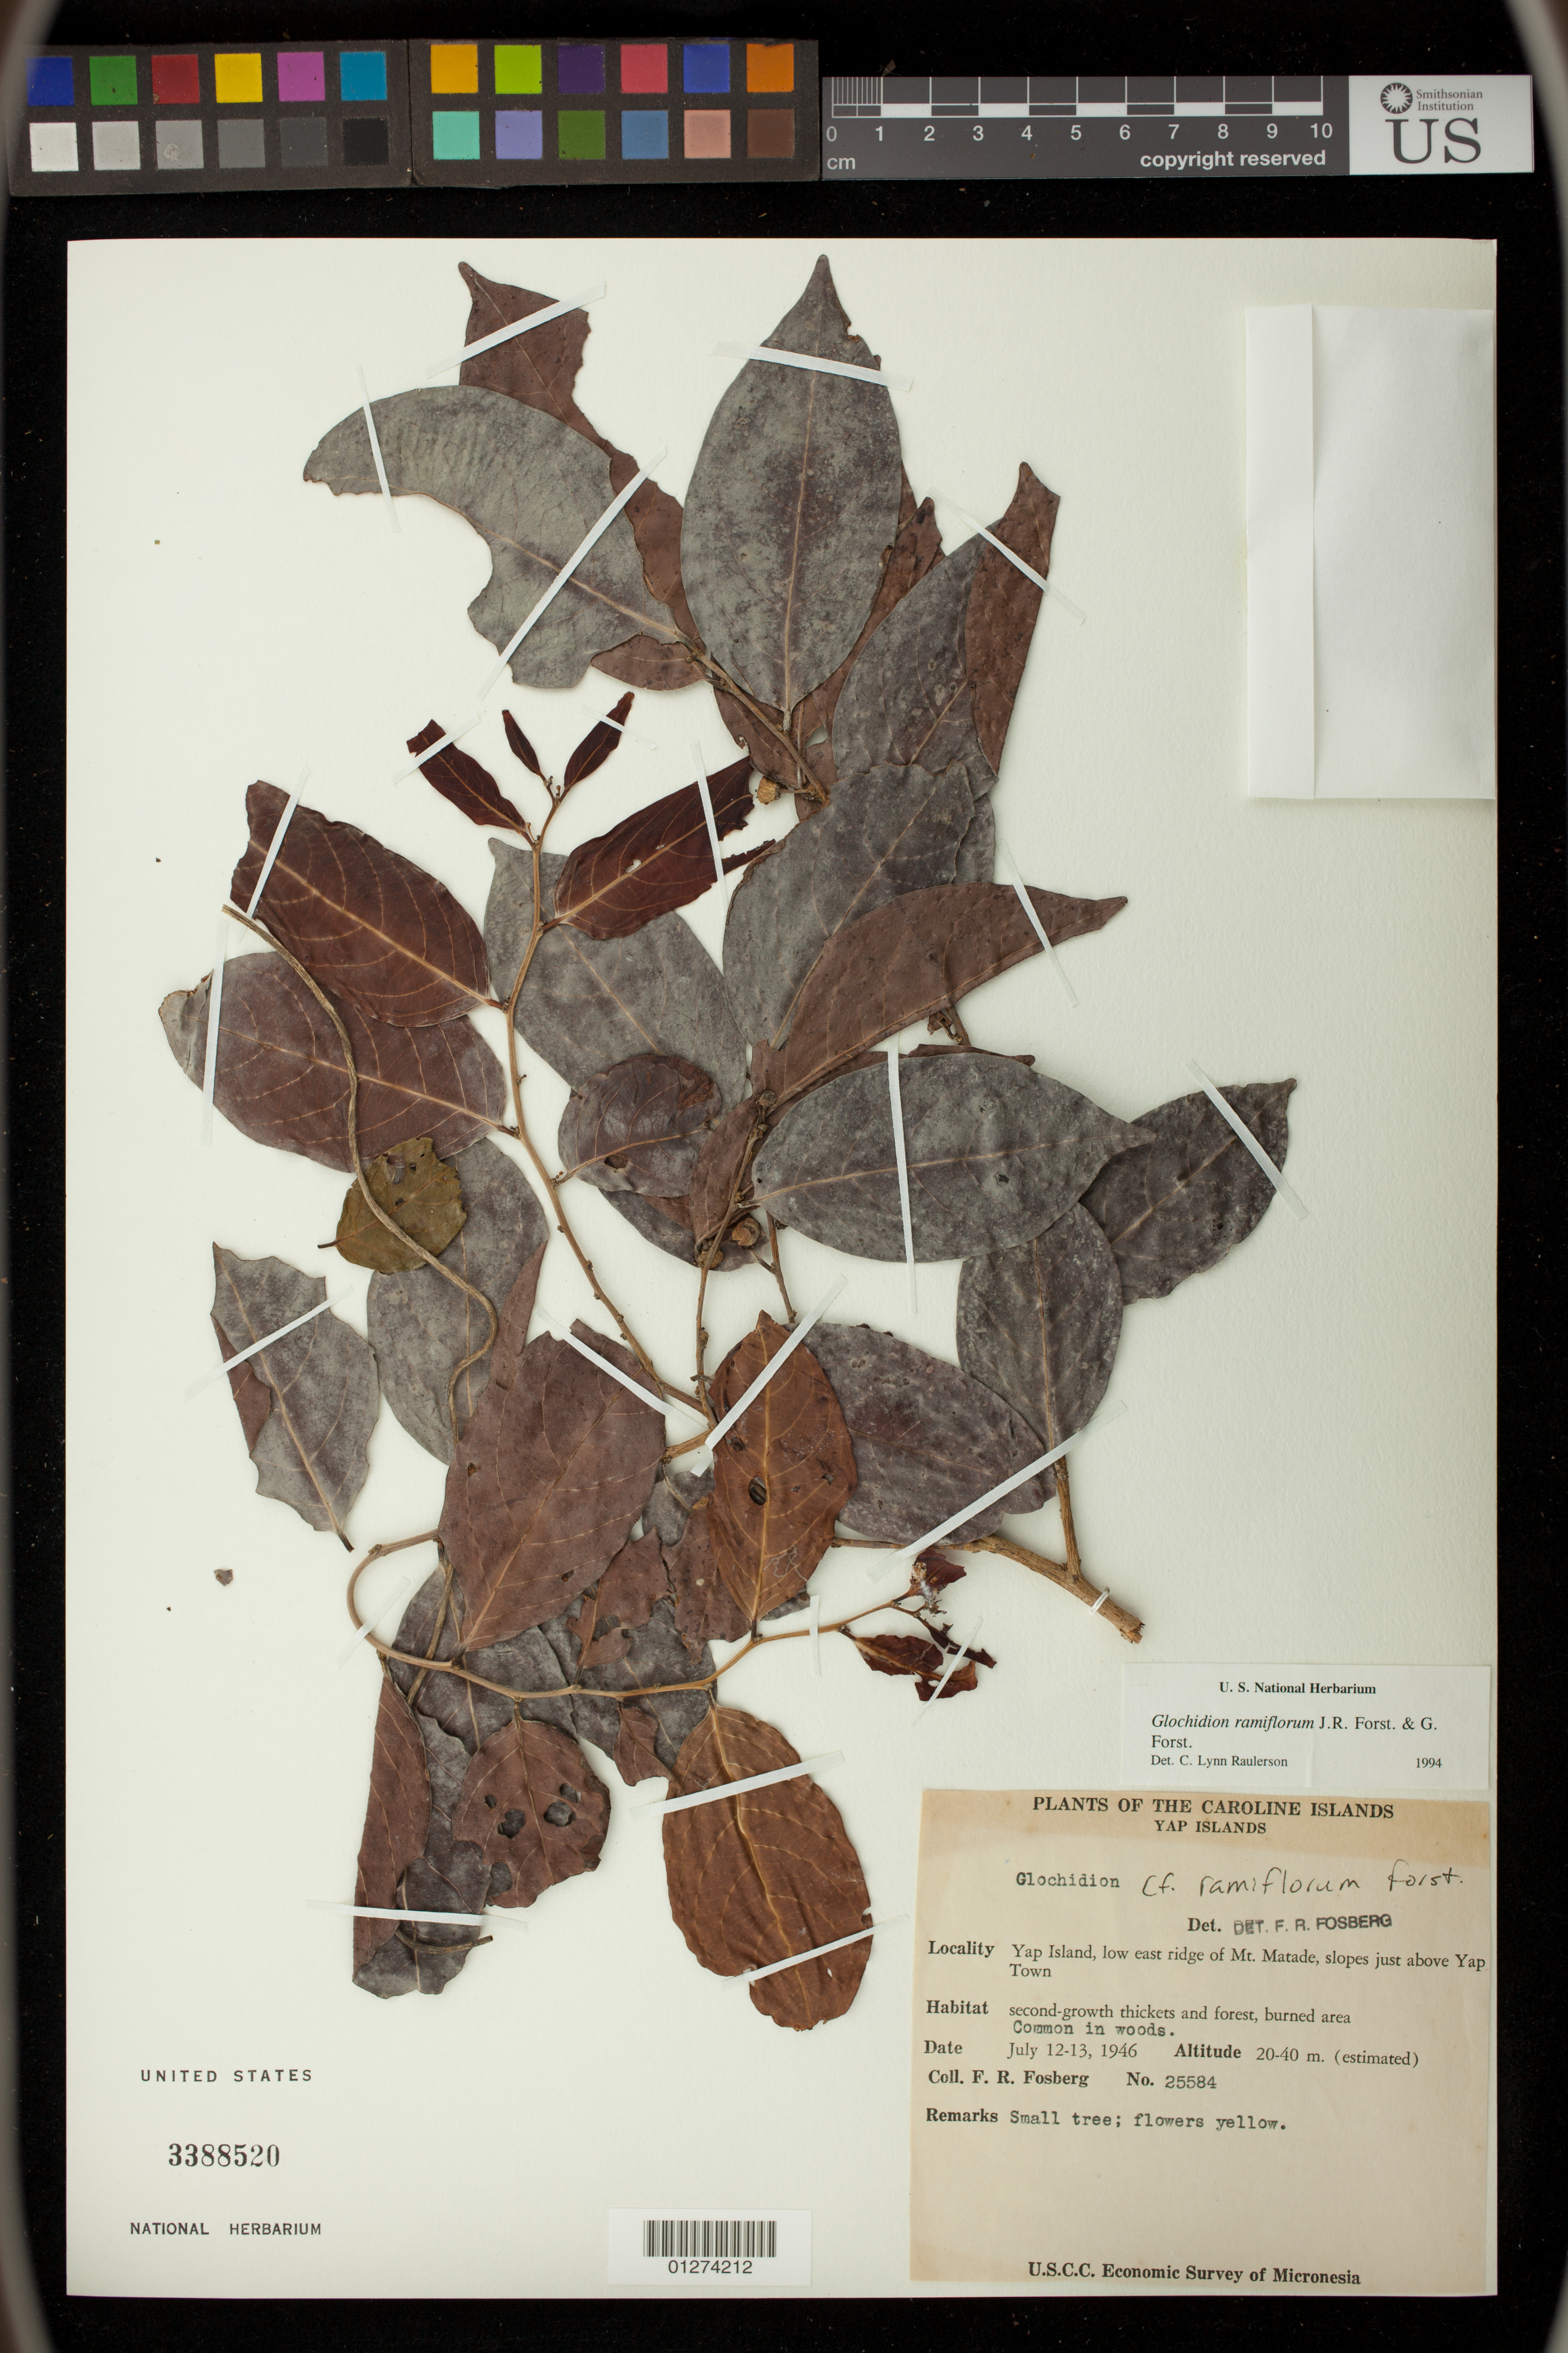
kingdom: Plantae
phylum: Tracheophyta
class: Magnoliopsida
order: Malpighiales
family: Phyllanthaceae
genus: Glochidion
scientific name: Glochidion ramiflorum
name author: J.R. Forst. & G. Forst.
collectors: F. R. Fosberg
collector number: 25584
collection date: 1946-07-12/1946-07-13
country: Micronesia, Federated States of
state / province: Yap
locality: Caroline Islands. Low east ridge of Mt. Matade [Madeqdeq], slopes just above Yap Town.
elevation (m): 20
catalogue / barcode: US 3388520